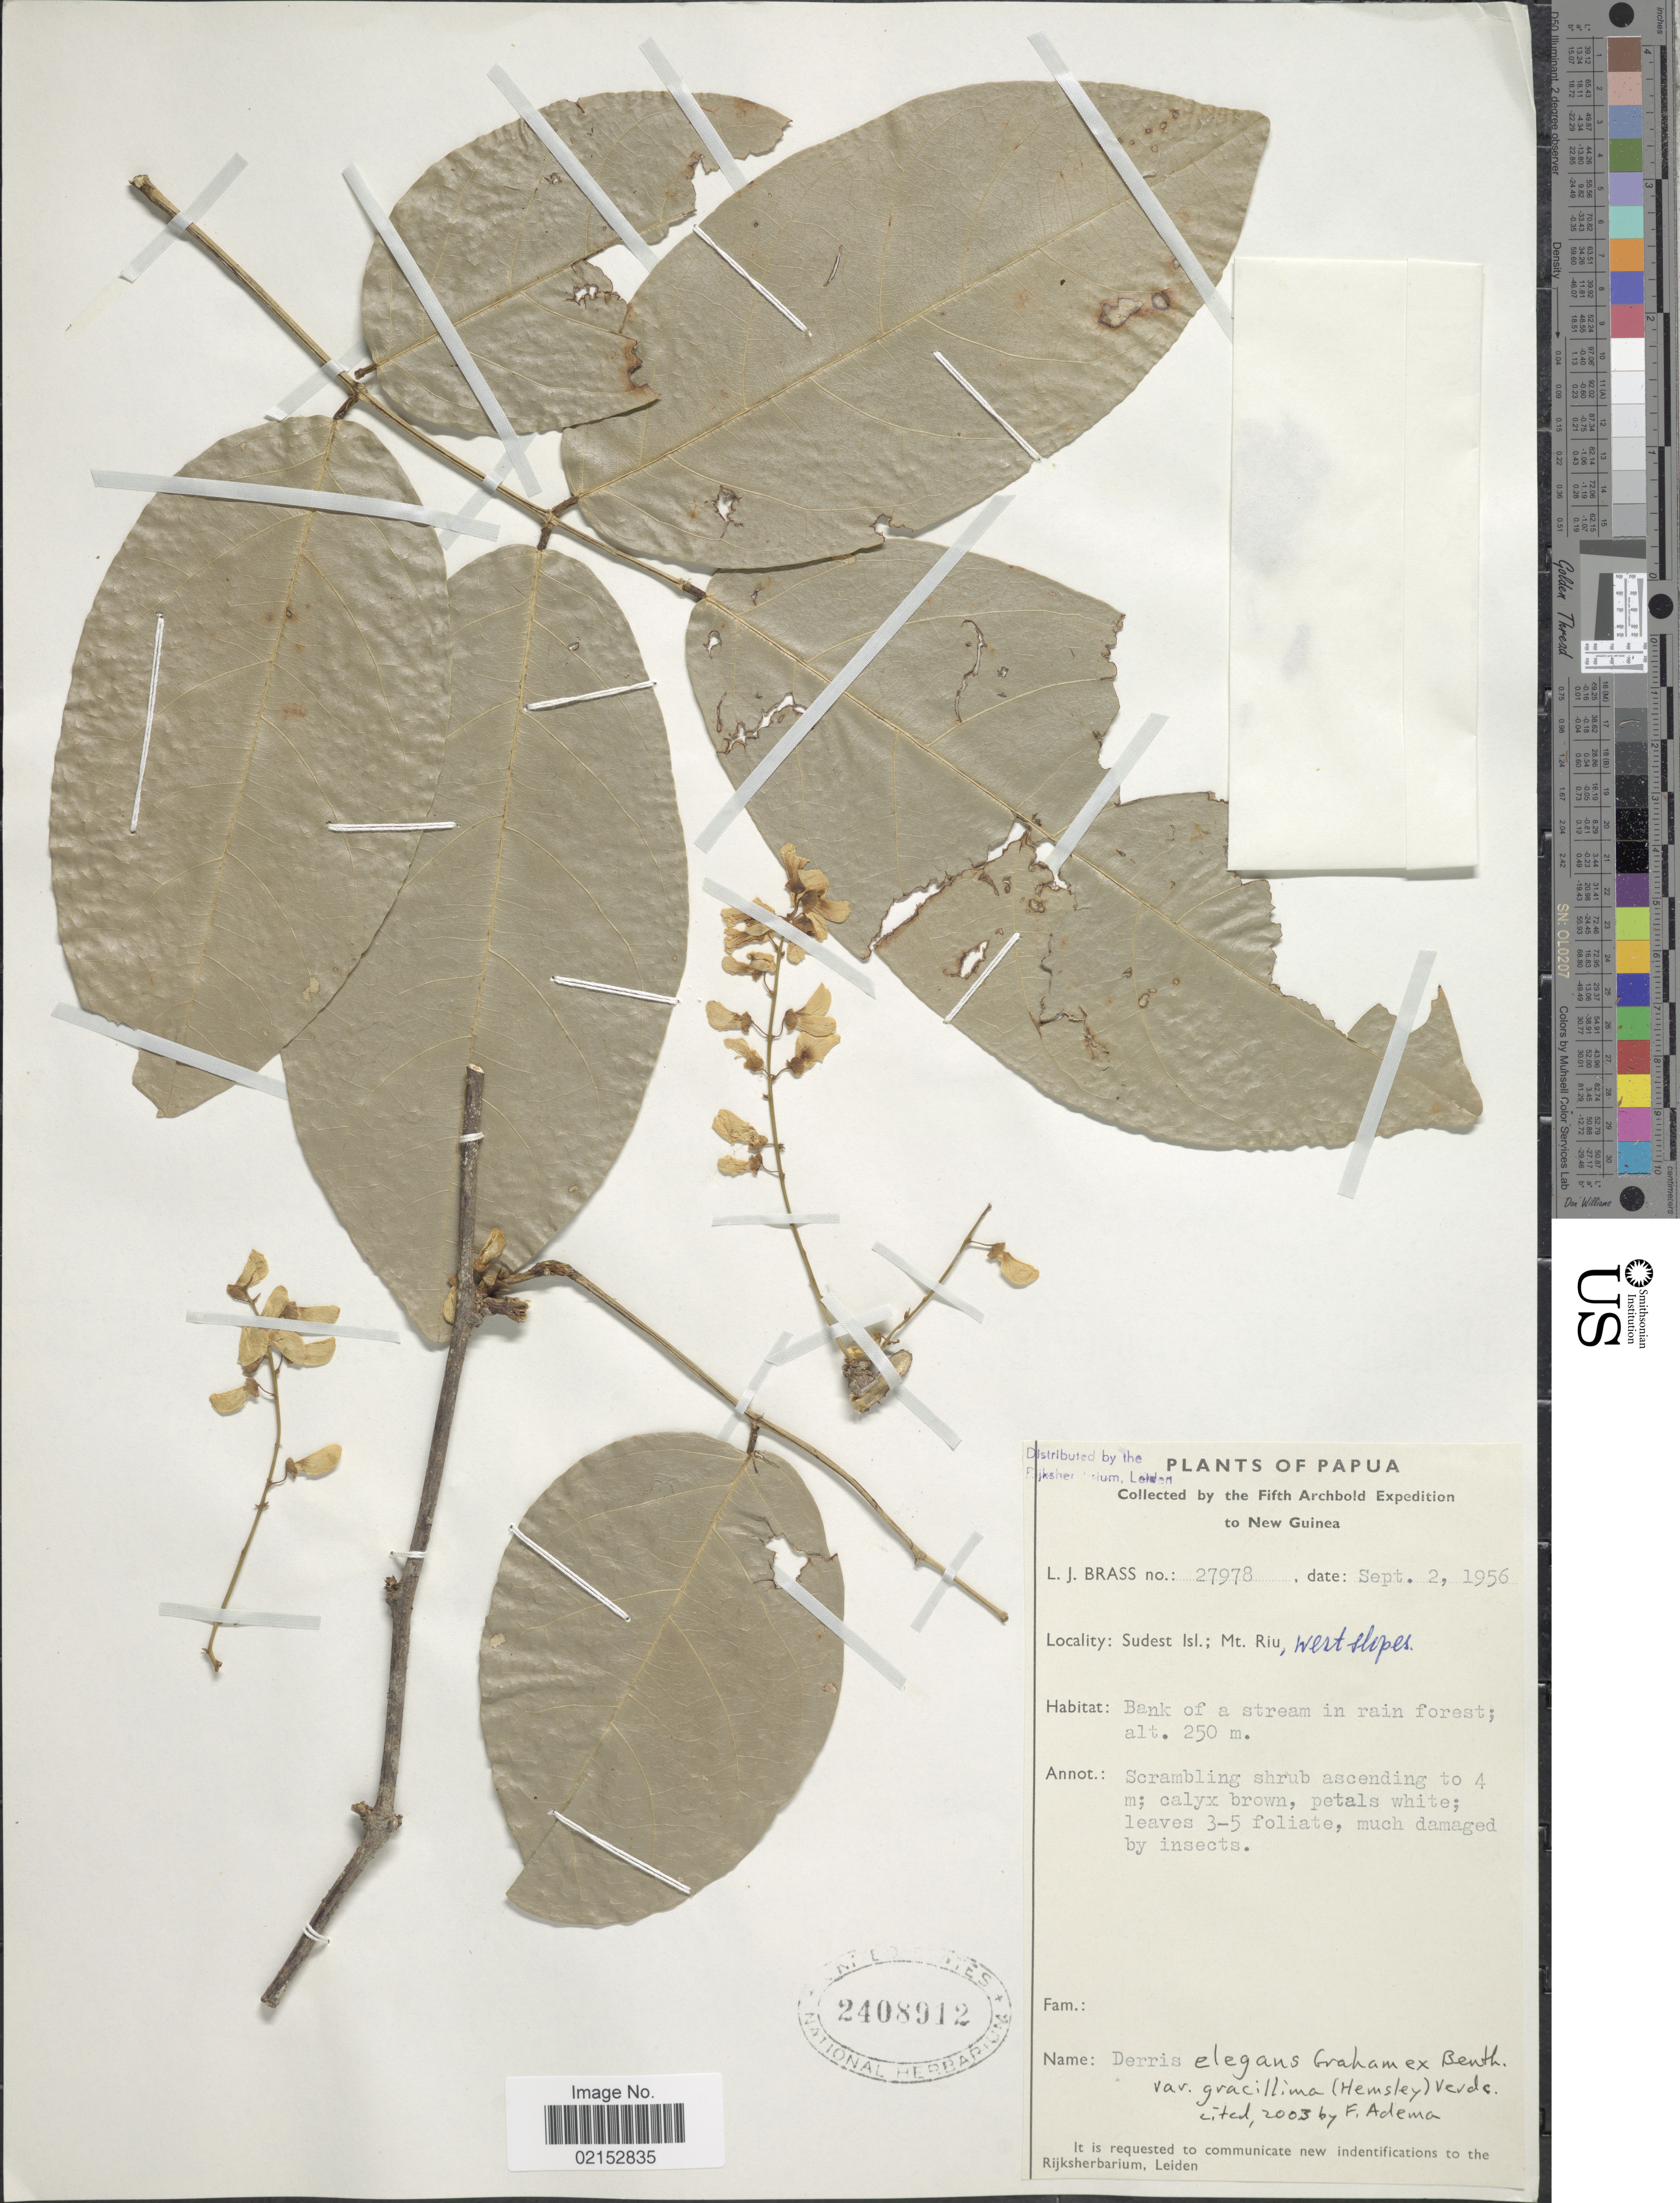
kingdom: Plantae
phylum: Tracheophyta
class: Magnoliopsida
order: Fabales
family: Fabaceae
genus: Derris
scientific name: Derris elegans var. gracillima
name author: (Hemsl.) Verdc.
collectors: L. J. Brass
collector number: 27978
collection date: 1956-09-02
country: Papua New Guinea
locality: Papua, New Guinea, Sudest Isl., Mt. Riu, west slopes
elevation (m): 250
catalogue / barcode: US 2408912